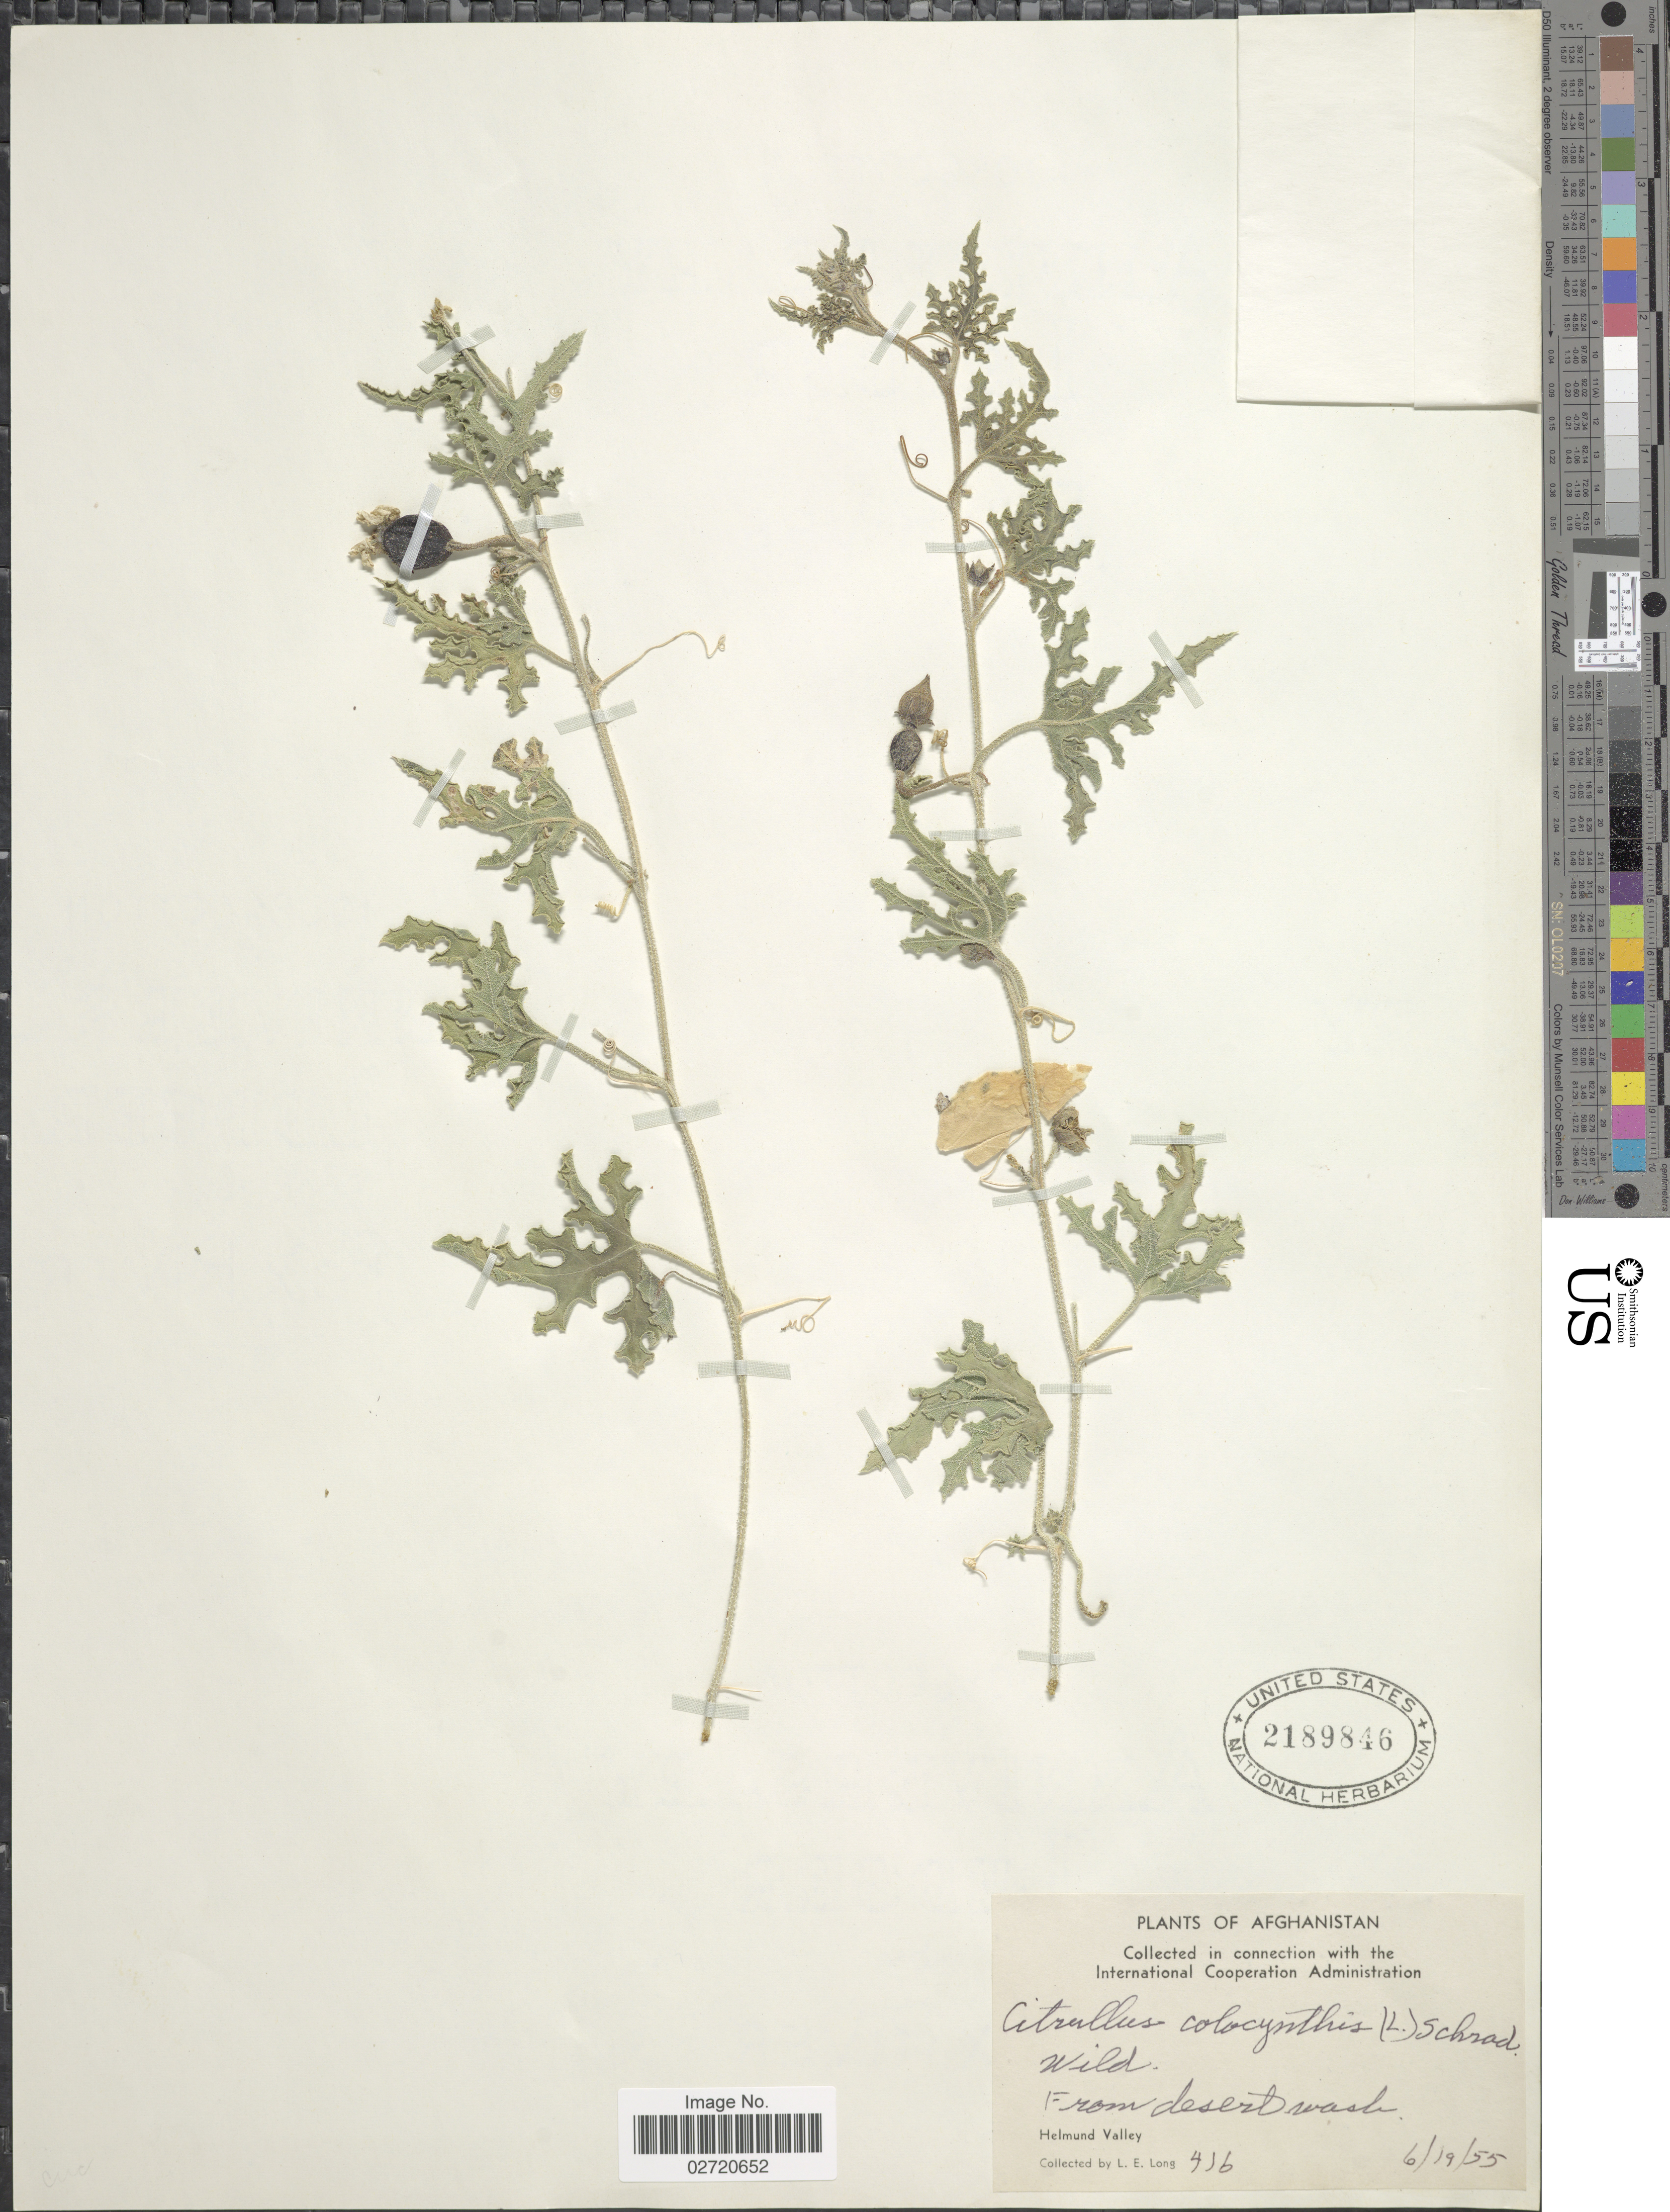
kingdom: Plantae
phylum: Tracheophyta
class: Magnoliopsida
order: Cucurbitales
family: Cucurbitaceae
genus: Citrullus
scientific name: Citrullus colocynthis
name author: (L.) Schrad.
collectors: L. E. Long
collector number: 416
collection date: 1955-06-19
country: Afghanistan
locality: From desert wash. Helmund Valley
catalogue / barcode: US 2189846